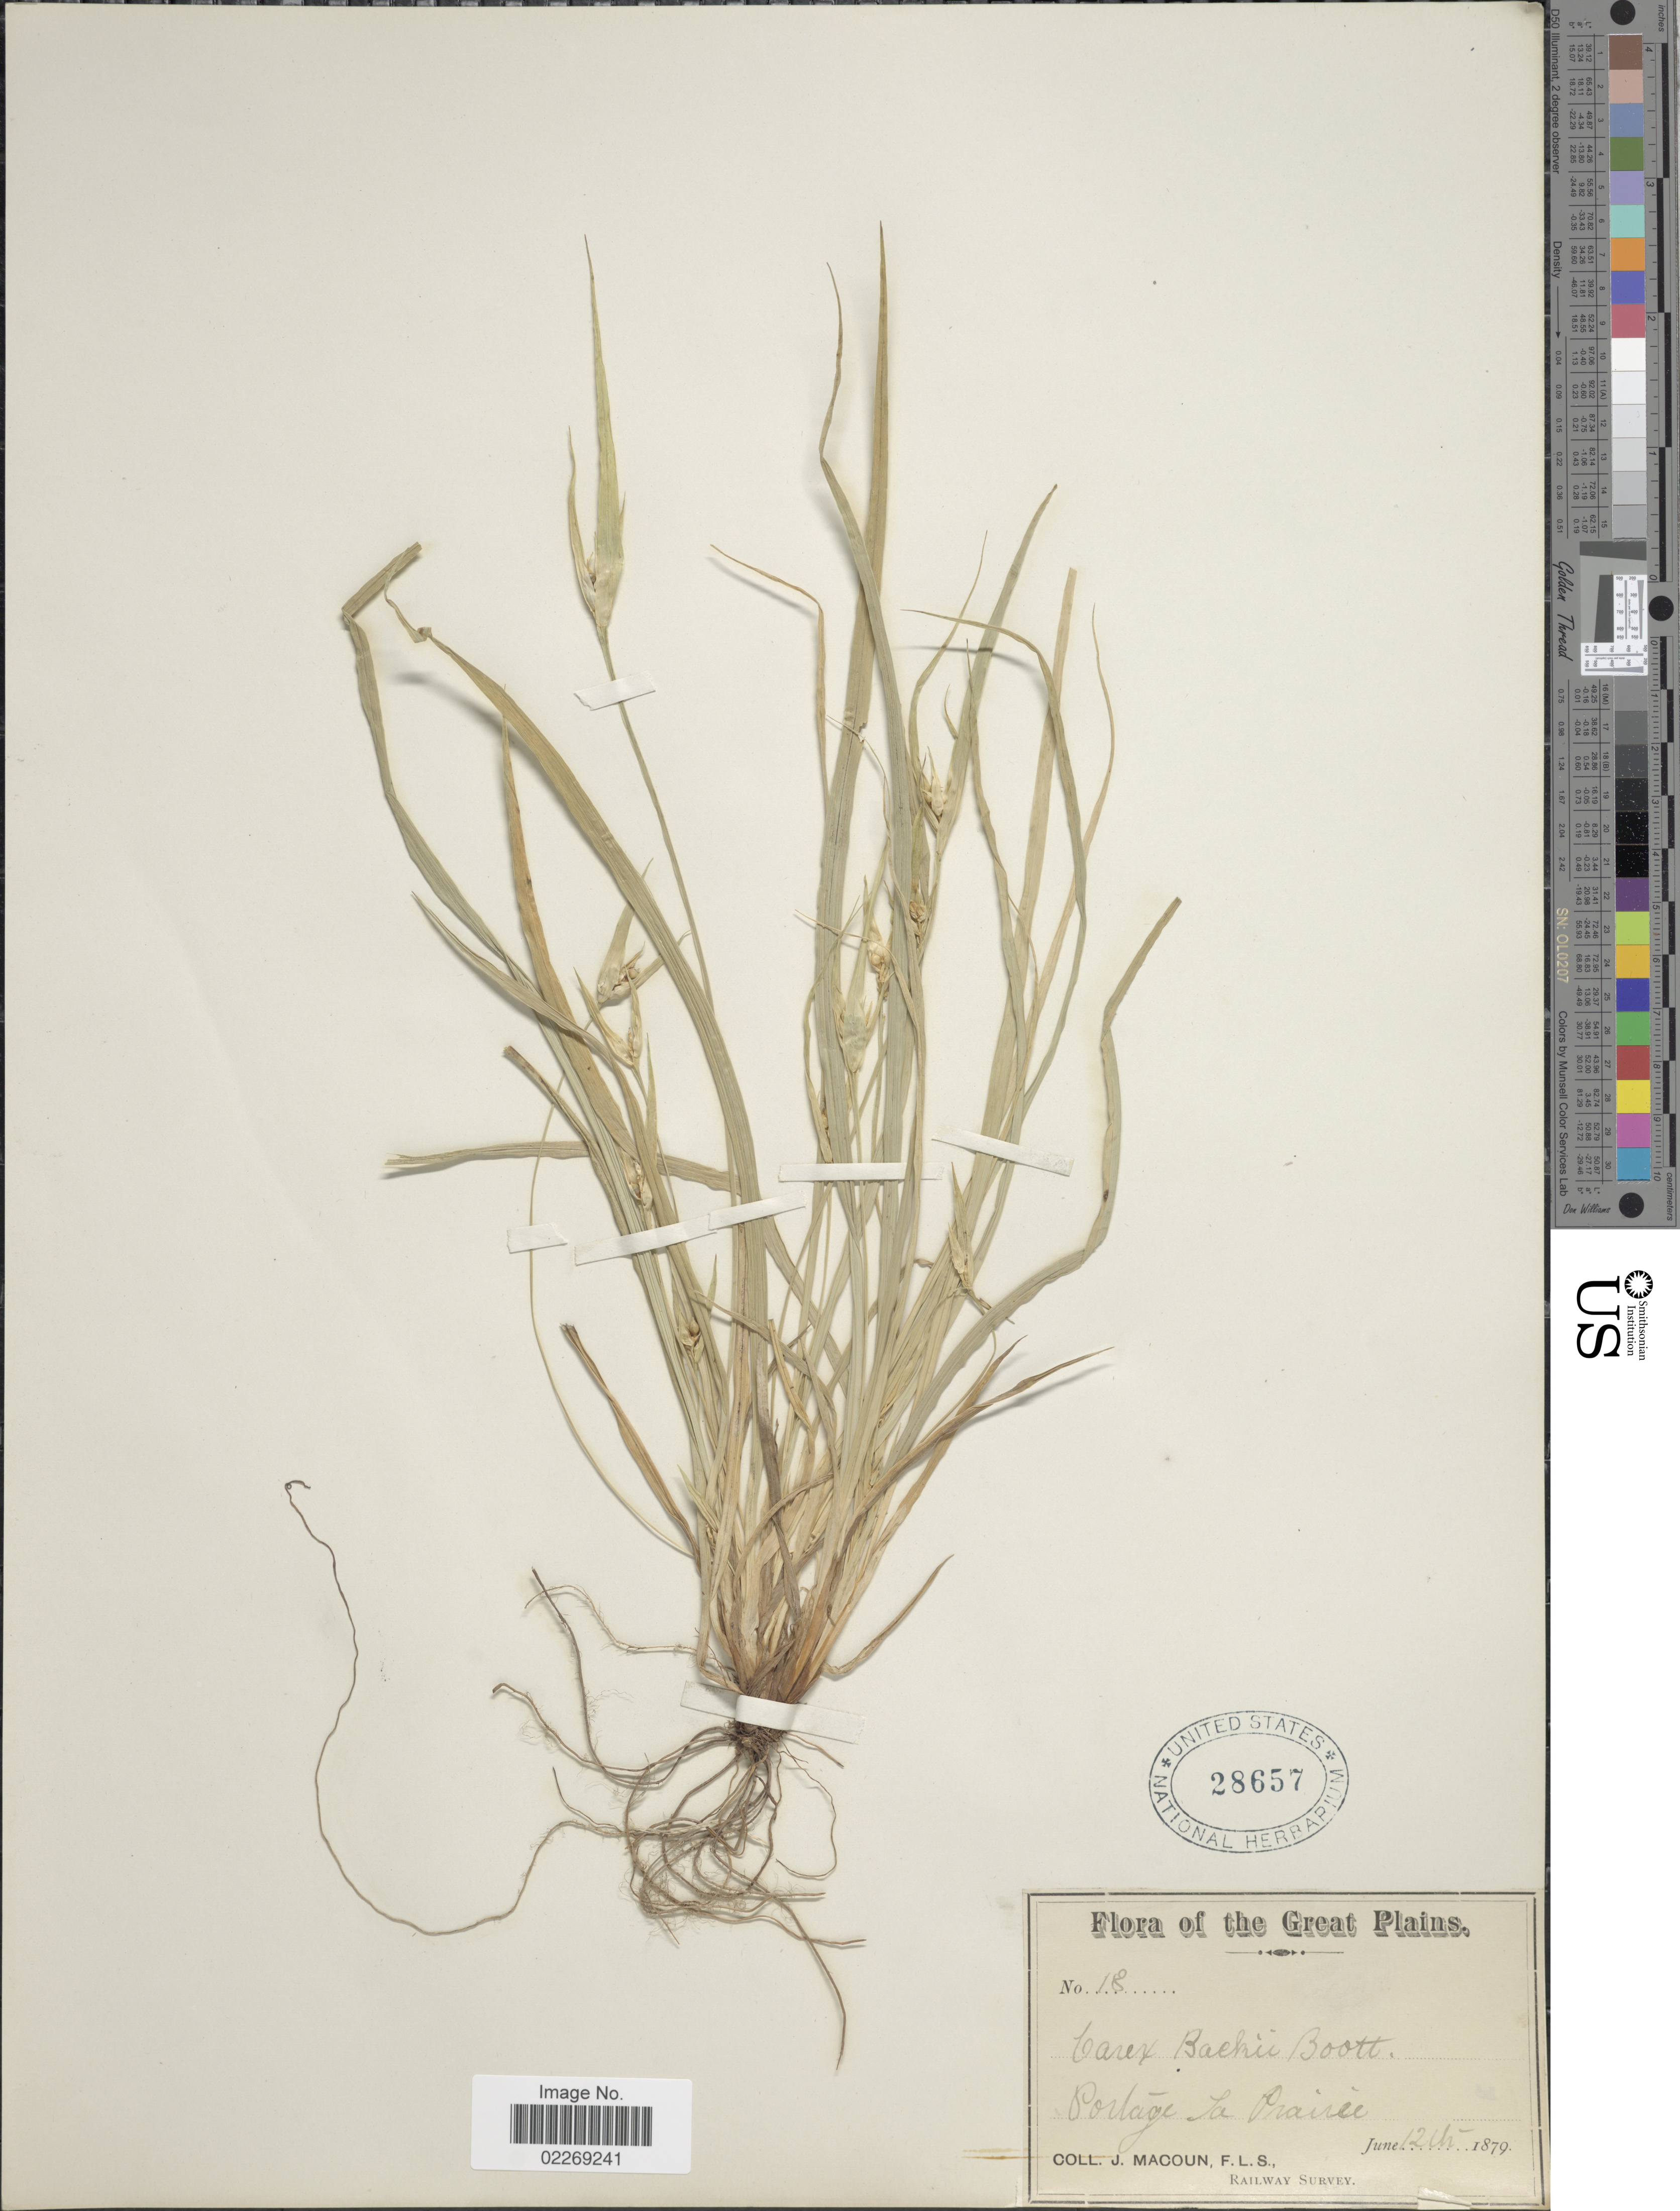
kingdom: Plantae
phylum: Tracheophyta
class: Liliopsida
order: Poales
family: Cyperaceae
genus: Carex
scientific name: Carex backii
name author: Boott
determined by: Strong, Mark T., (BOT), Smithsonian Institution - National Museum of Natural History (UNITED STATES)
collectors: J. Macoun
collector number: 18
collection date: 1879-06-12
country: Canada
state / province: Manitoba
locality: Great Plains. Portage la Prairie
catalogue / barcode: US 28657